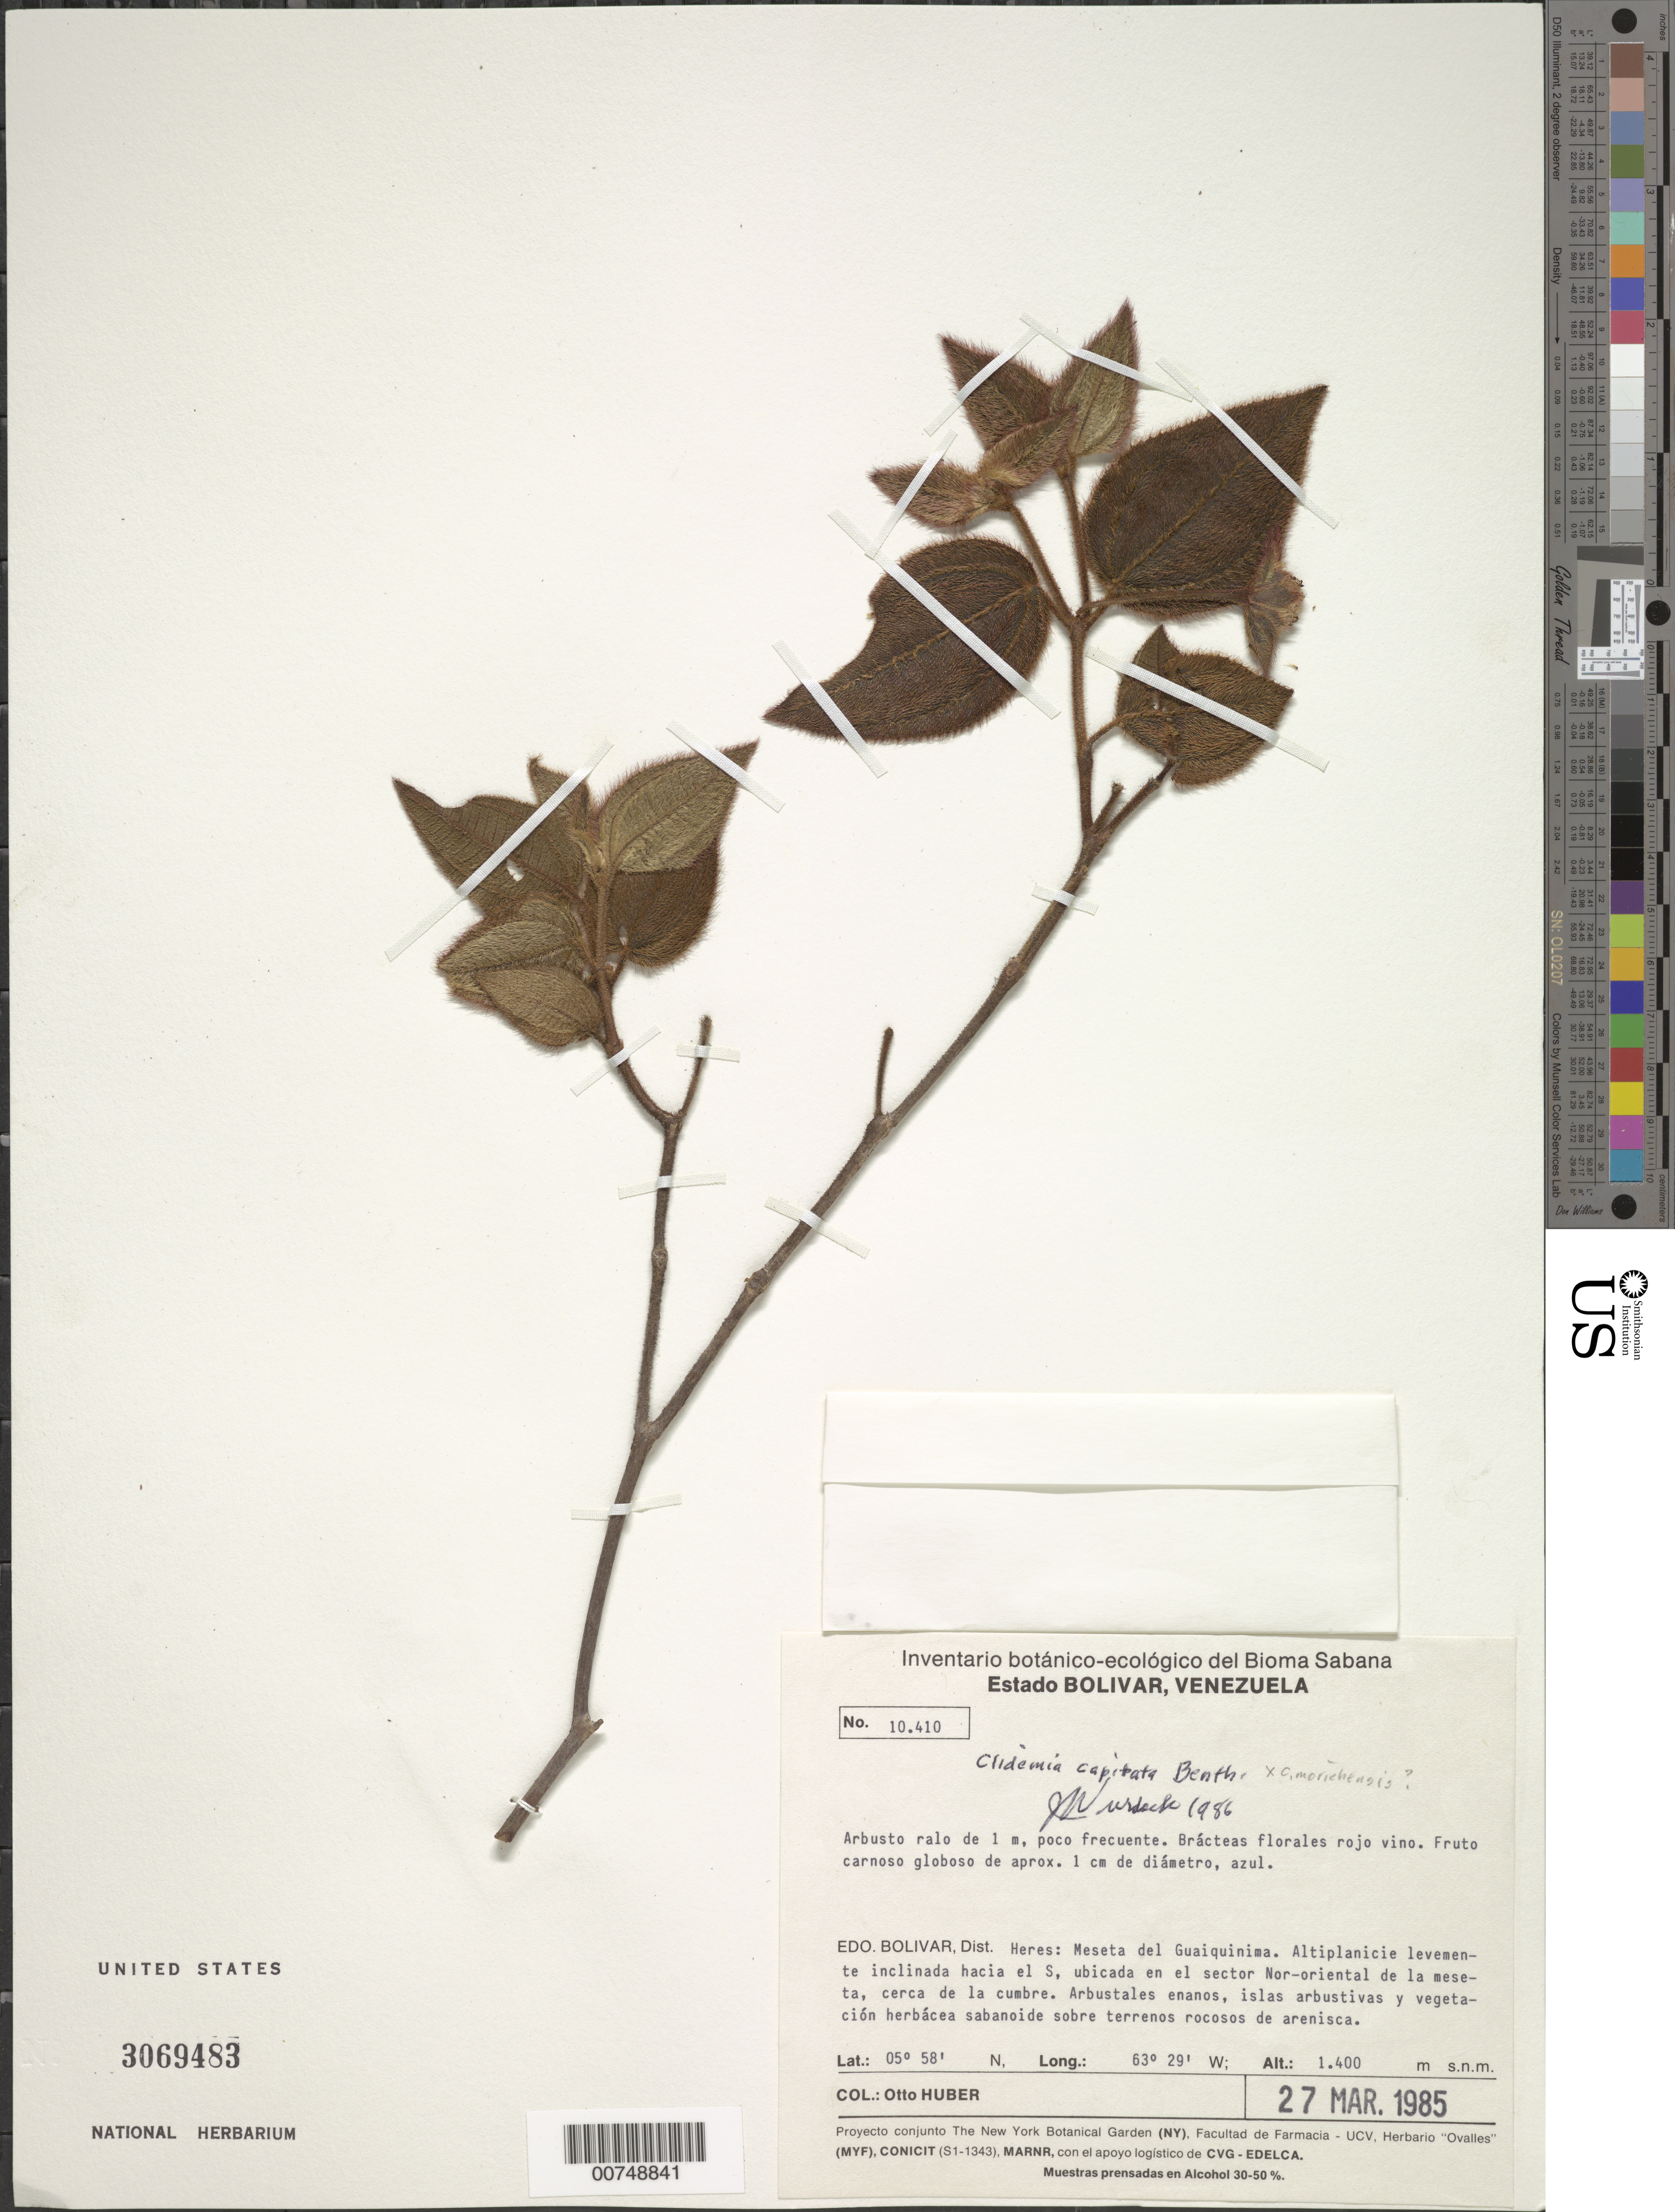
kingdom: Plantae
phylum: Tracheophyta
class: Magnoliopsida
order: Myrtales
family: Melastomataceae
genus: Clidemia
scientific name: Clidemia capitata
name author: Benth.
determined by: Wurdack, John J., (US), US (UNITED STATES)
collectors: O. Huber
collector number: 10410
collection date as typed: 27-Mar-85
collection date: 1985-03-27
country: Venezuela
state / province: Bolívar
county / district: Heres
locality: Meseta del Guaiquinima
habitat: Altiplanicie levemente inclinada hacia el S, ubicada en el sector NO de la meseta, cerca de la cumbra; arbustales enanos, islas arbustales y….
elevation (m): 1400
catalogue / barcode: US 3069483